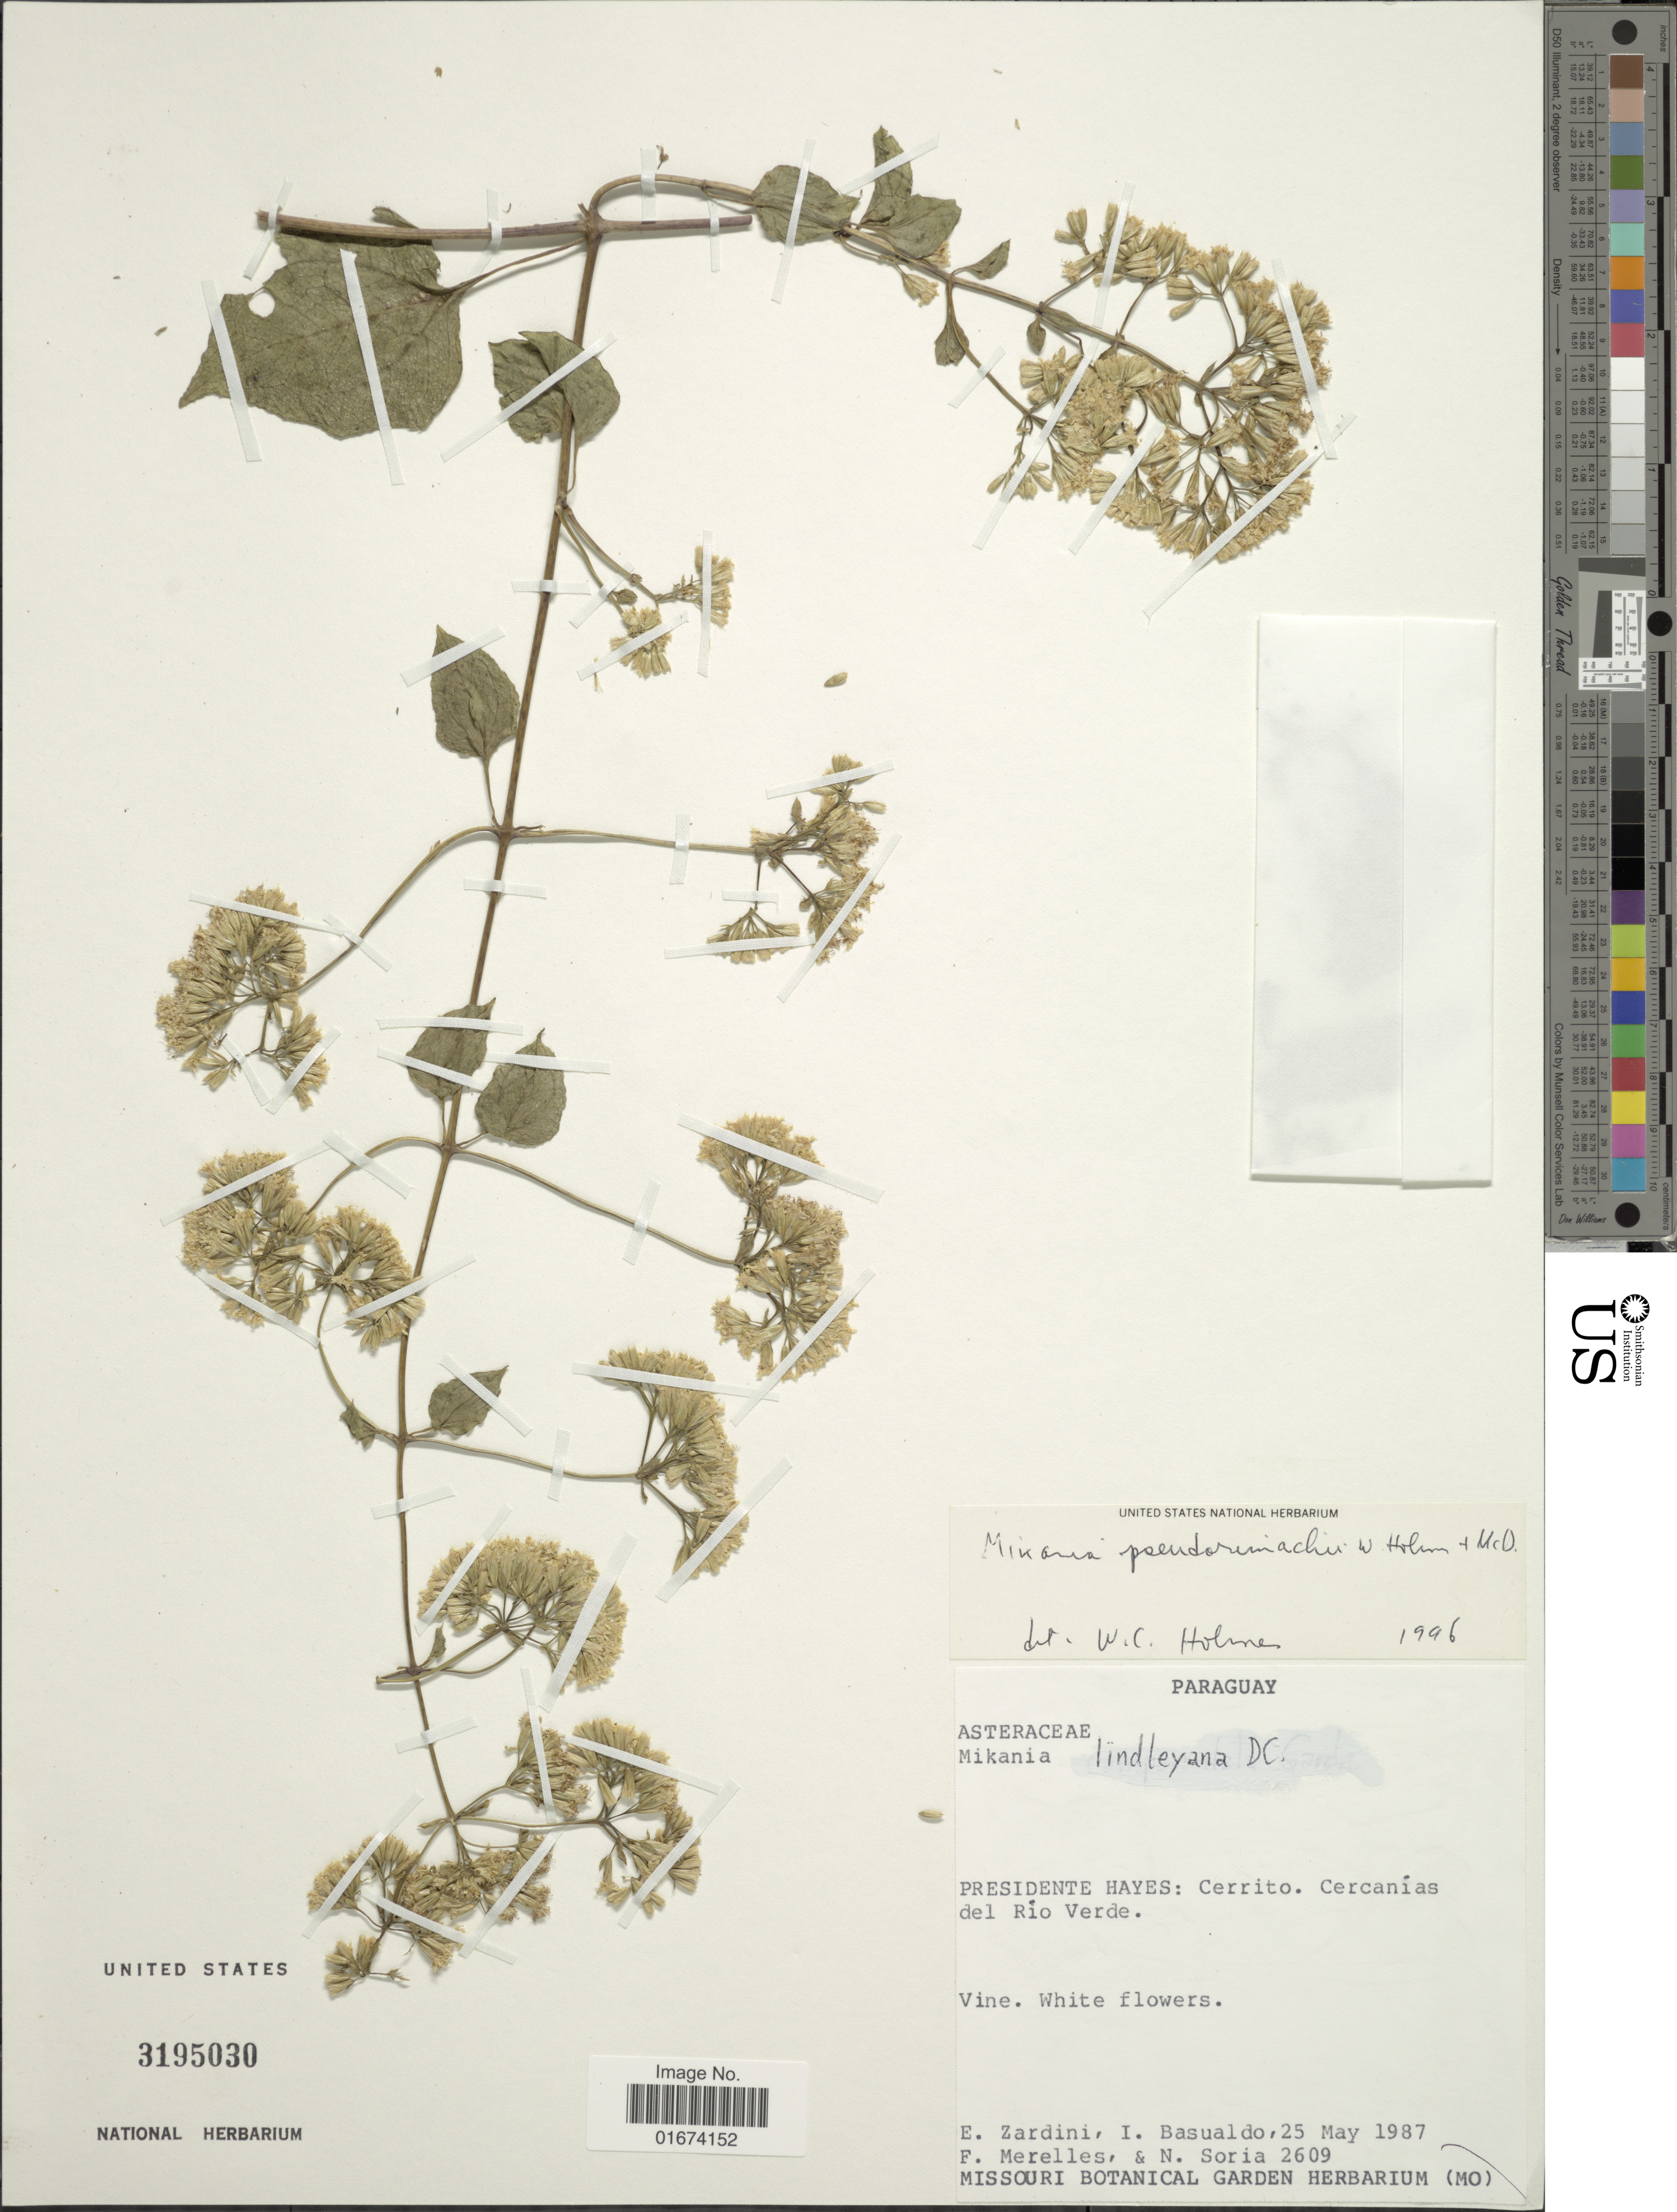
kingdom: Plantae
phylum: Tracheophyta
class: Magnoliopsida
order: Asterales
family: Asteraceae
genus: Mikania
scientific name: Mikania pseudorimachii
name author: W.C. Holmes & McDaniel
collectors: E. M. Zardini, I. Basualdo, F. Merelles & N. Soria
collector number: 2609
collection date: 1987-05-25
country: Paraguay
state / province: Presidente Hayes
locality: Cerrito. Cercanías del Río Verde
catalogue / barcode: US 3195030